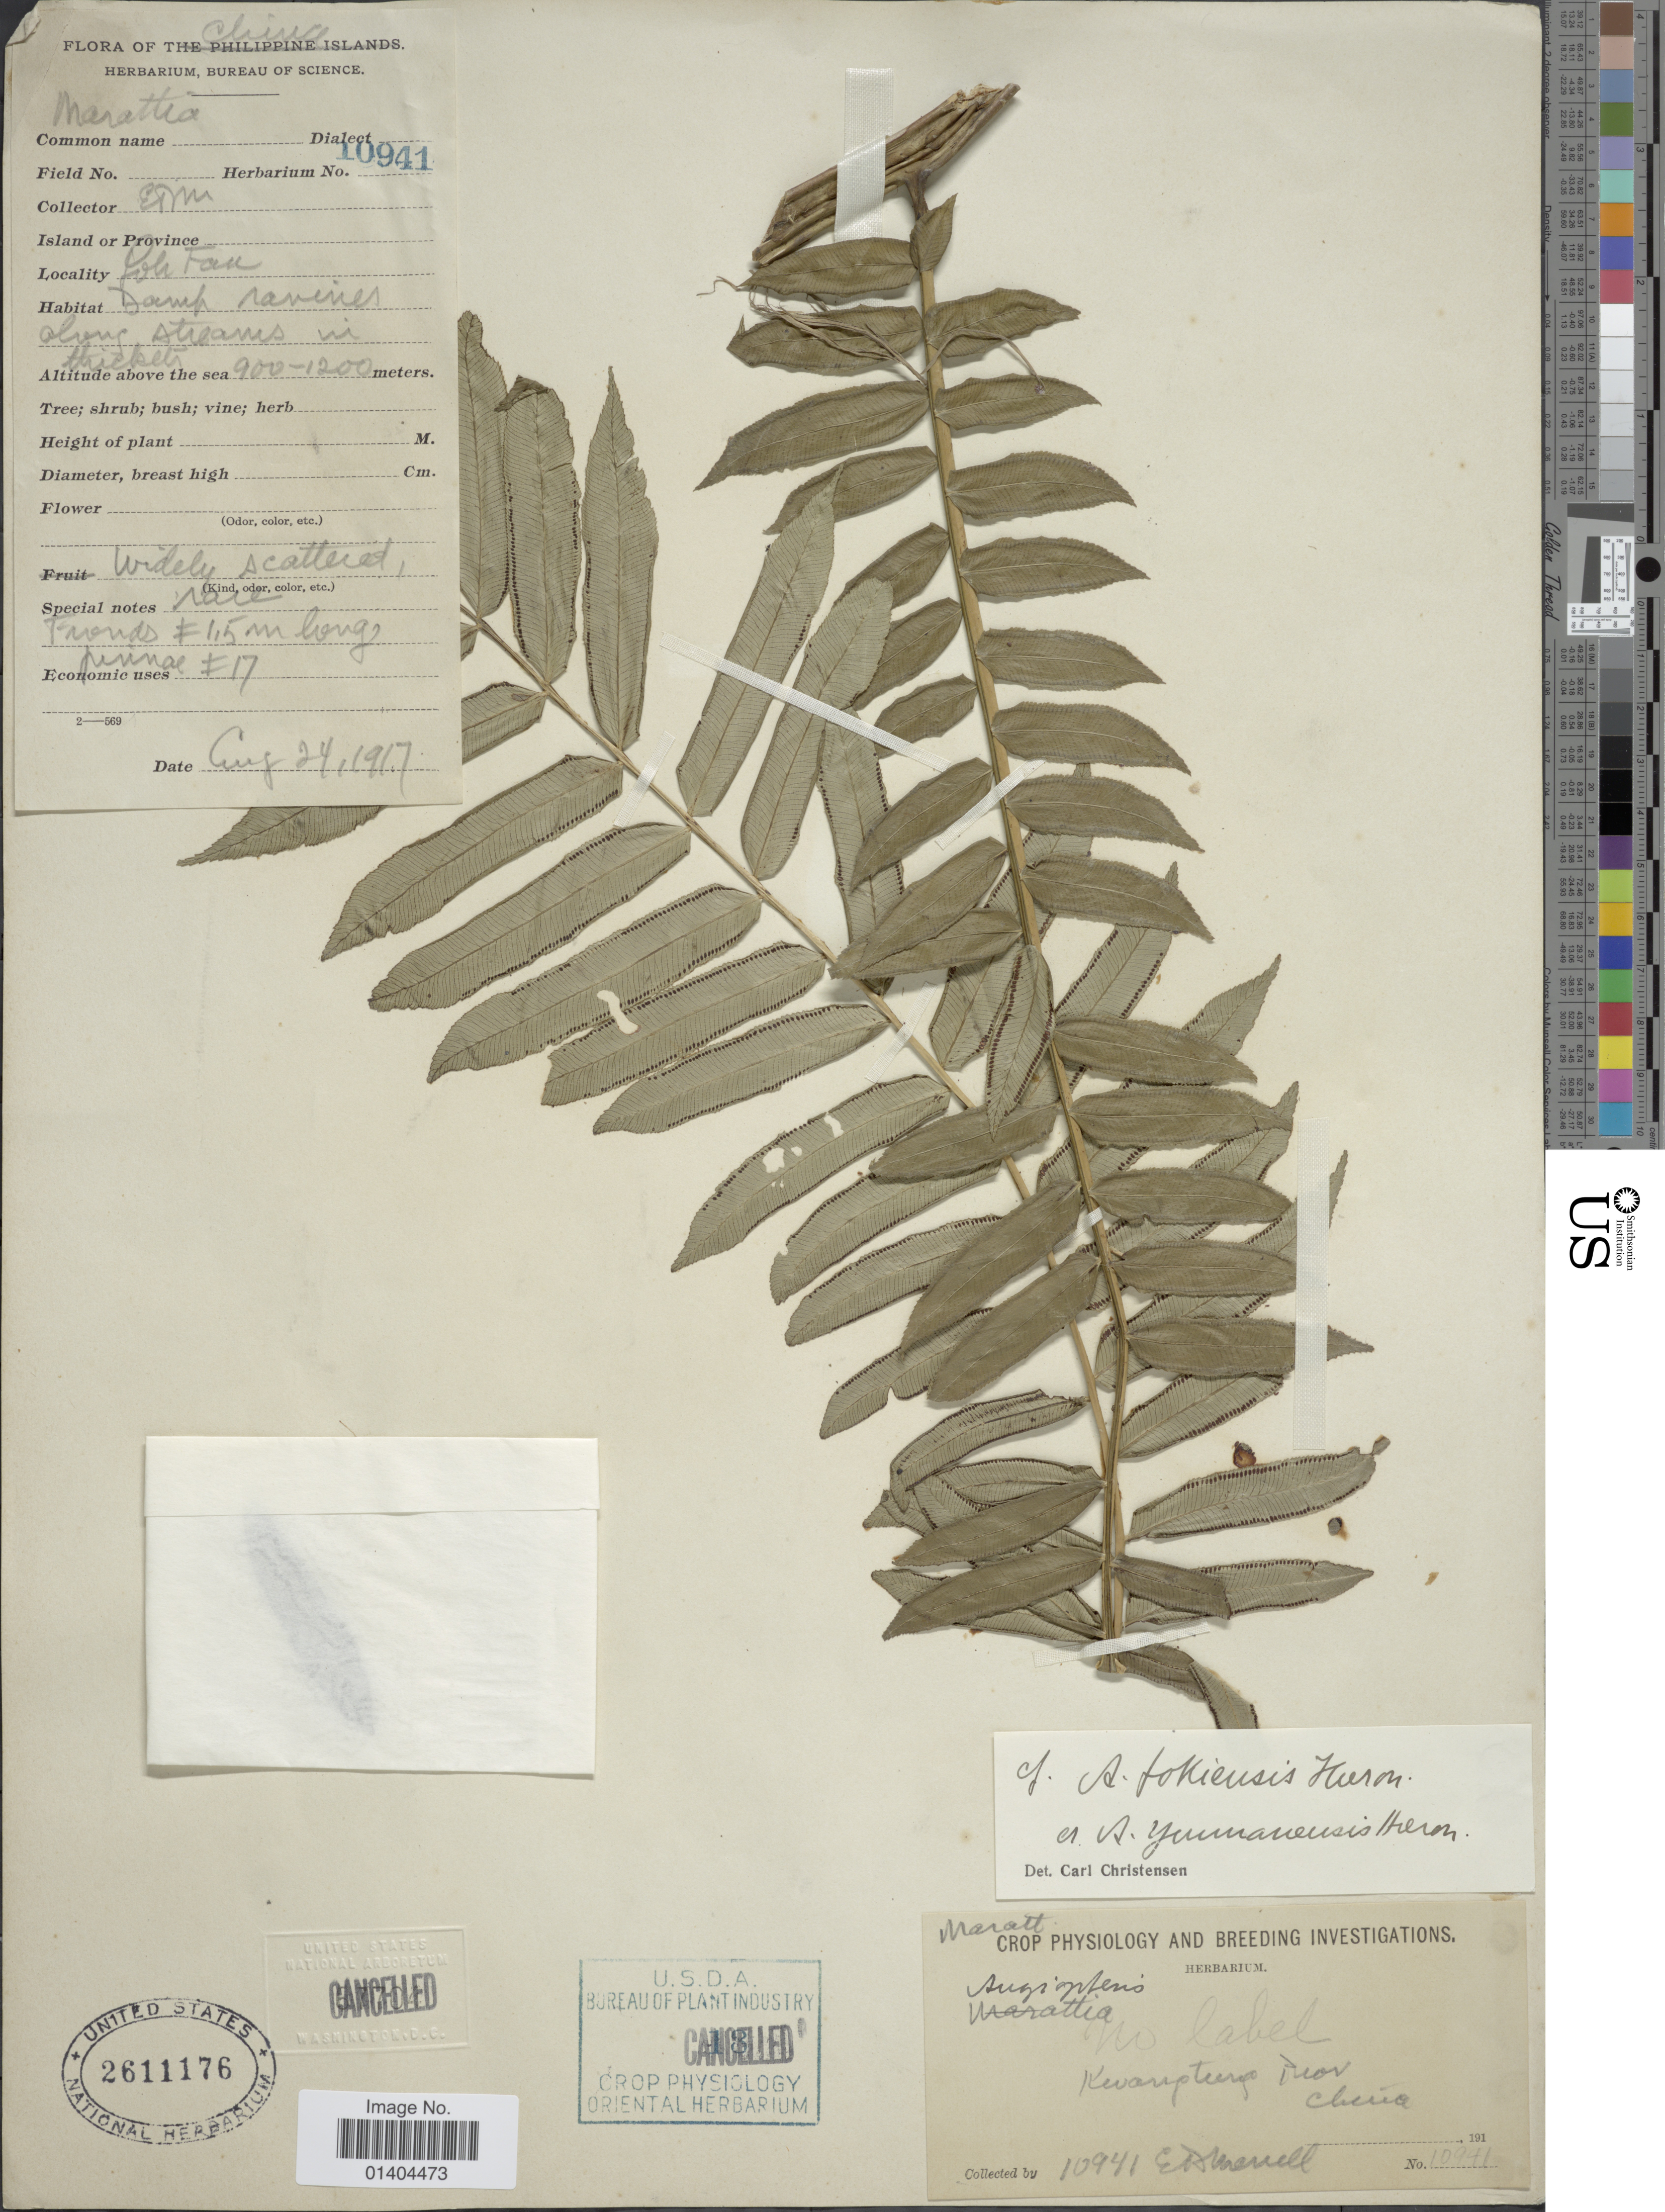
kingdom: Plantae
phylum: Tracheophyta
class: Polypodiopsida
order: Marattiales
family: Marattiaceae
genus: Angiopteris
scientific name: Angiopteris fokiensis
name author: Hieron.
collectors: E. Marrell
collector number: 10941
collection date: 1917-08-24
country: China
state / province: Guangdong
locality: Foh Tan [interpreted]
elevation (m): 900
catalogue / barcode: US 2611176